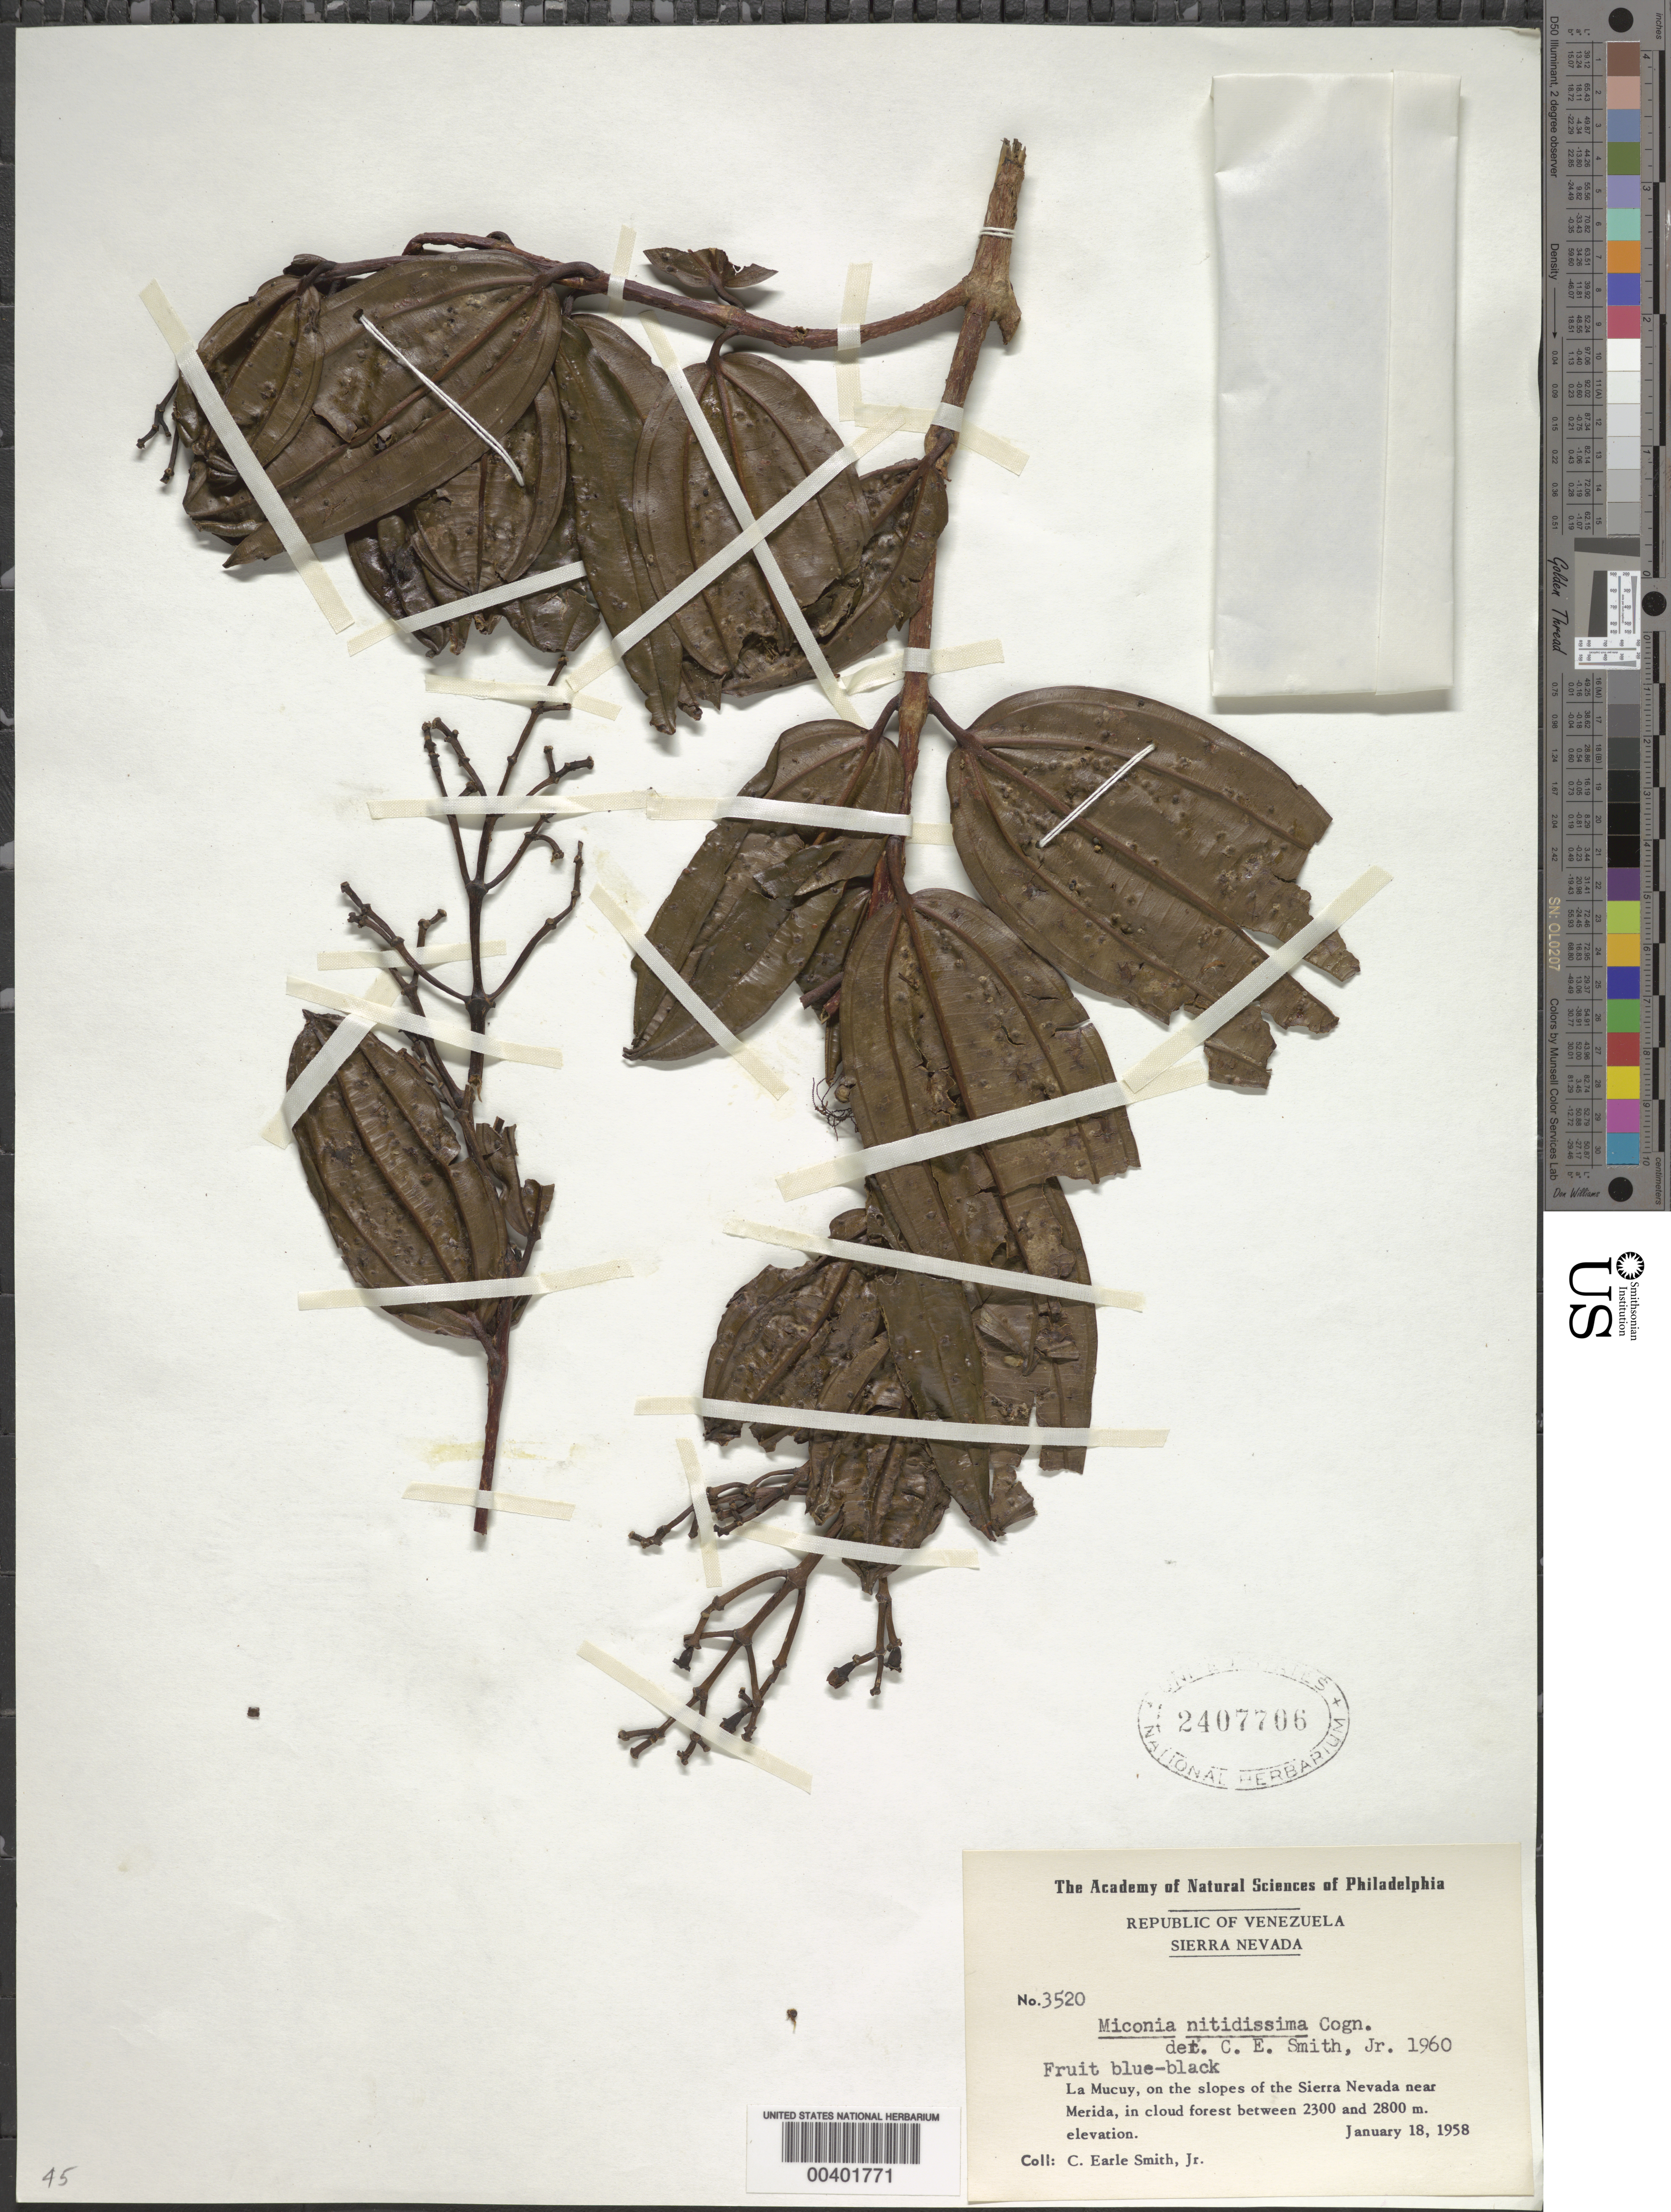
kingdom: Plantae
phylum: Tracheophyta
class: Magnoliopsida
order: Myrtales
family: Melastomataceae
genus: Miconia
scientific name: Miconia nitidissima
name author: Cogn.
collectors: C. E. Smith Jr.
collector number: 3520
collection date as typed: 18 Jan 1958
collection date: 1958-01-18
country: Venezuela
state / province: Mérida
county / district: Libertador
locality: La Mucuy Mucuy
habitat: In cloud forest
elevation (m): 2300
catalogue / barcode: US 2407706